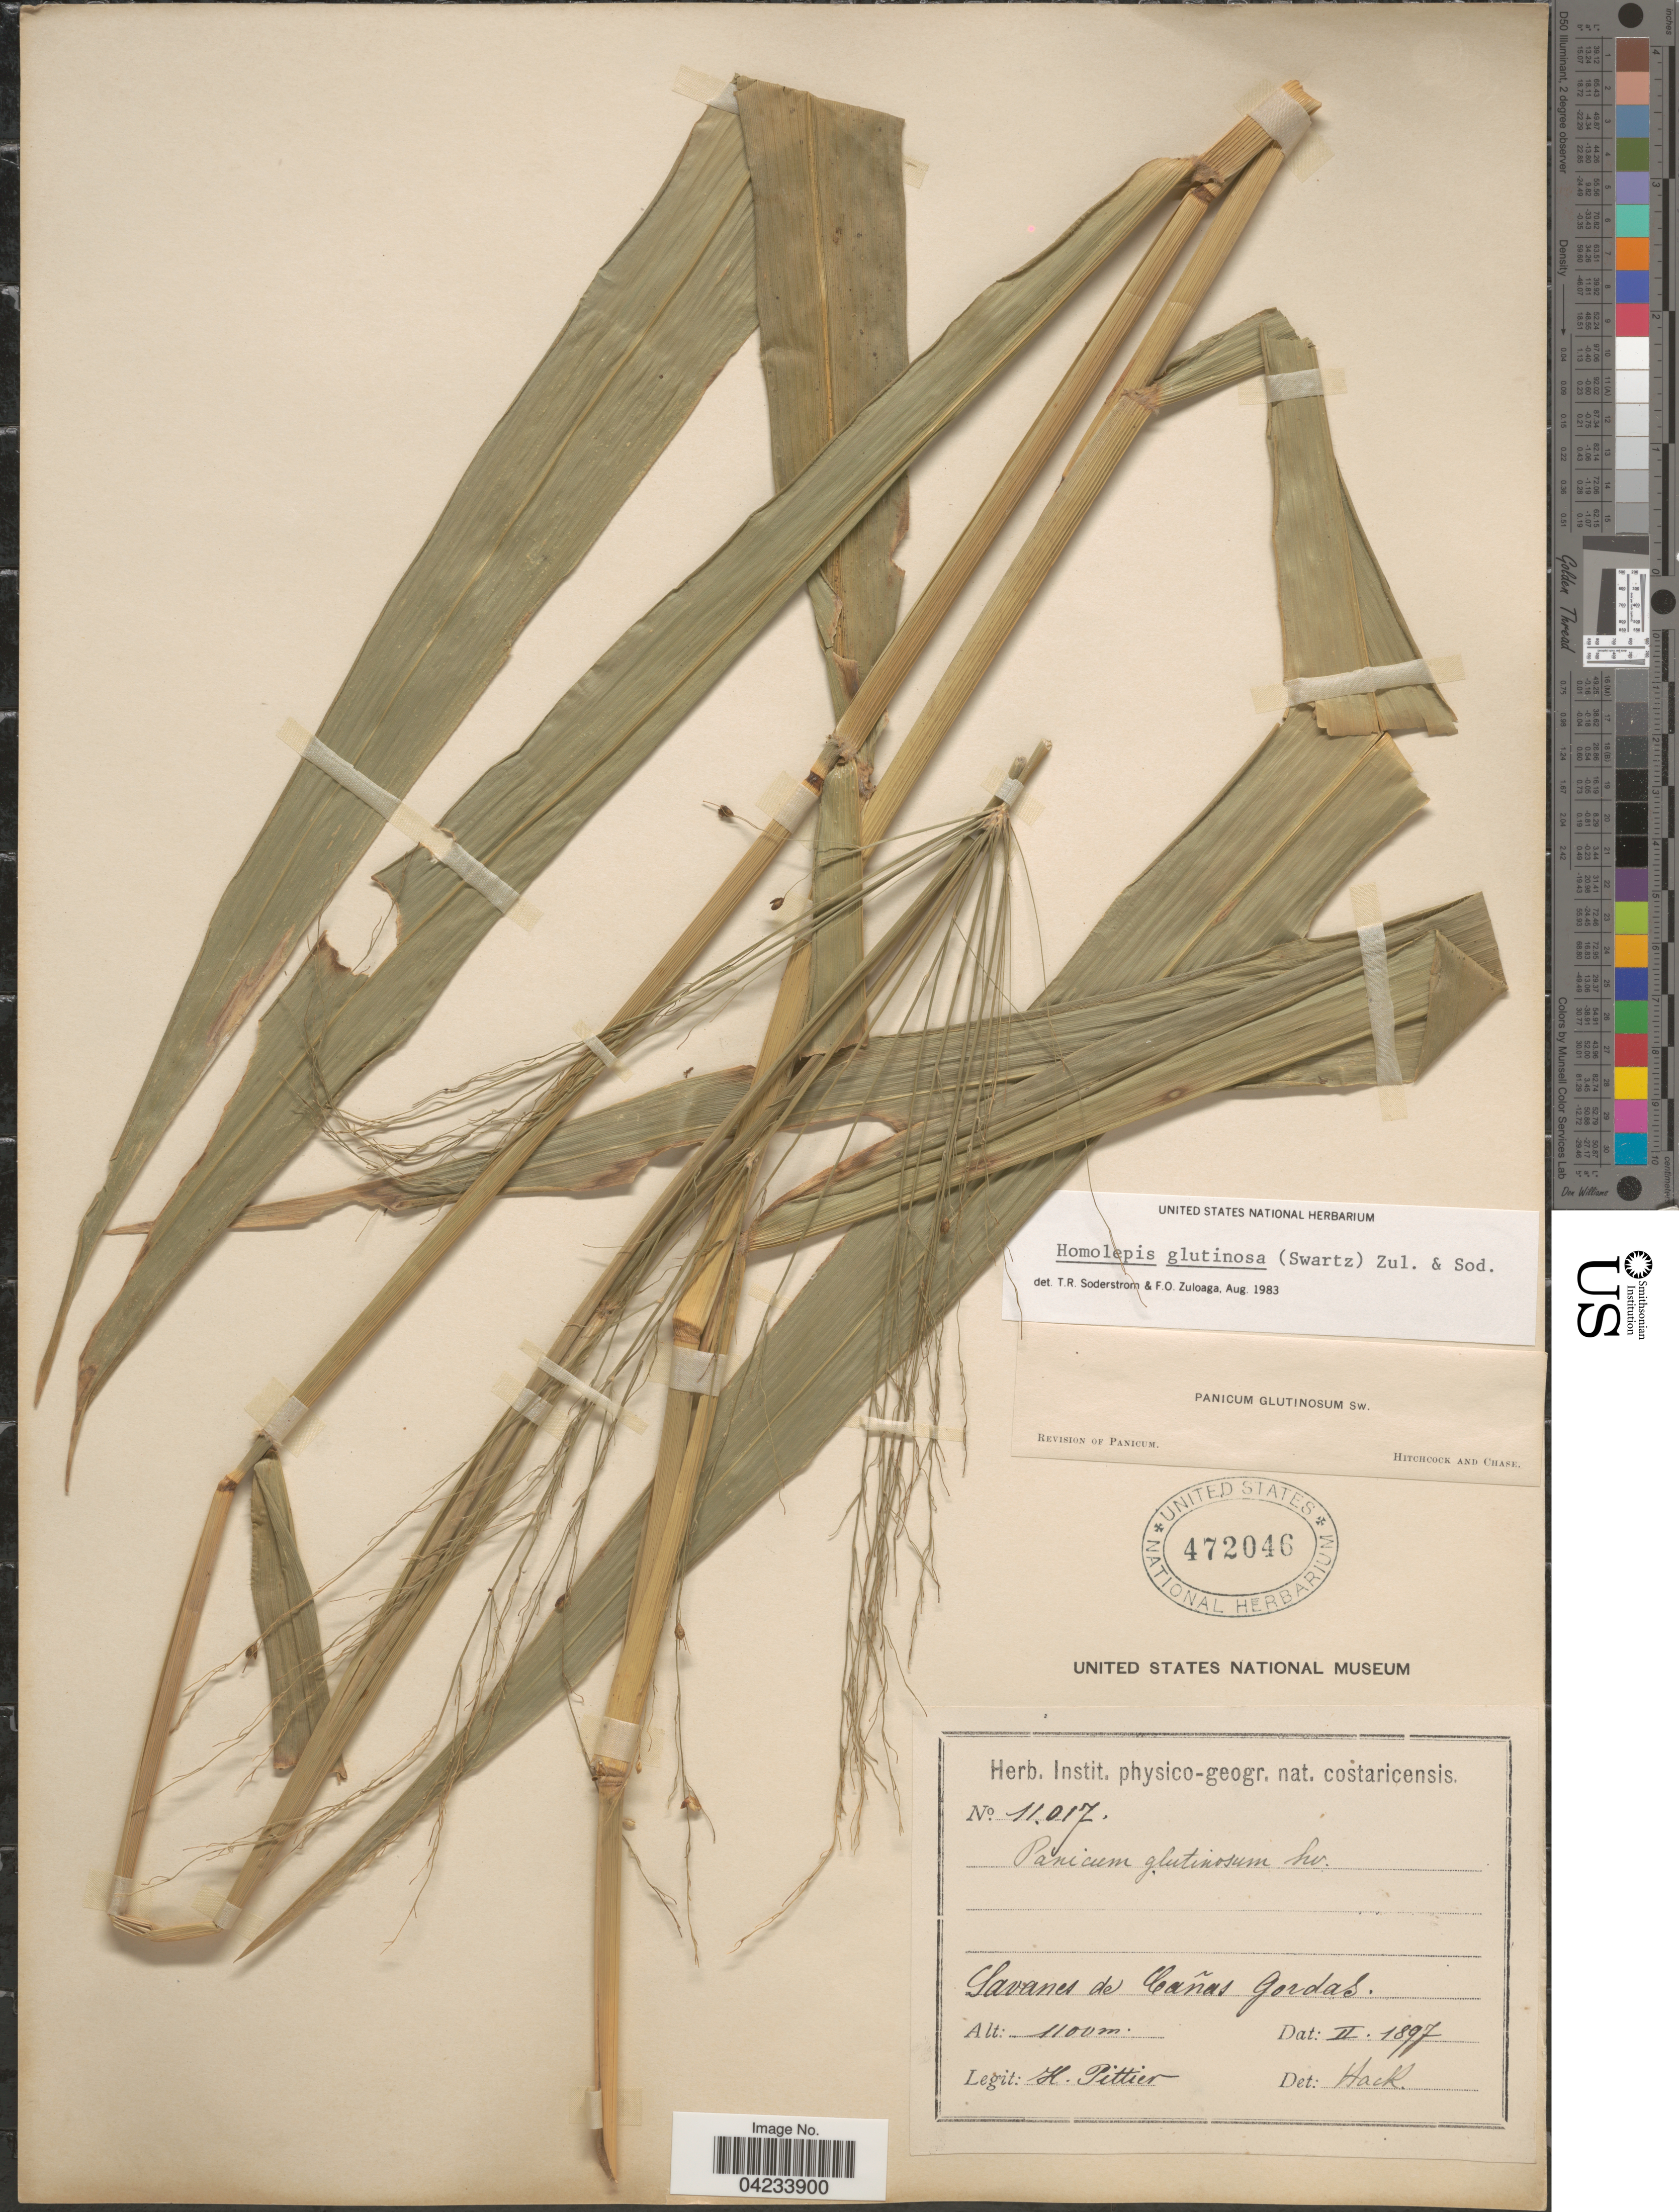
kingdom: Plantae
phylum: Tracheophyta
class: Liliopsida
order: Poales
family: Poaceae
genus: Homolepis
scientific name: Homolepis glutinosa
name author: (Sw.) Zuloaga & Soderstr.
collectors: H. F. Pittier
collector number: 11017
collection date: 1897-02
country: Costa Rica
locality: Savanes de Cañas Gordas.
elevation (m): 1100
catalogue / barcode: US 472046